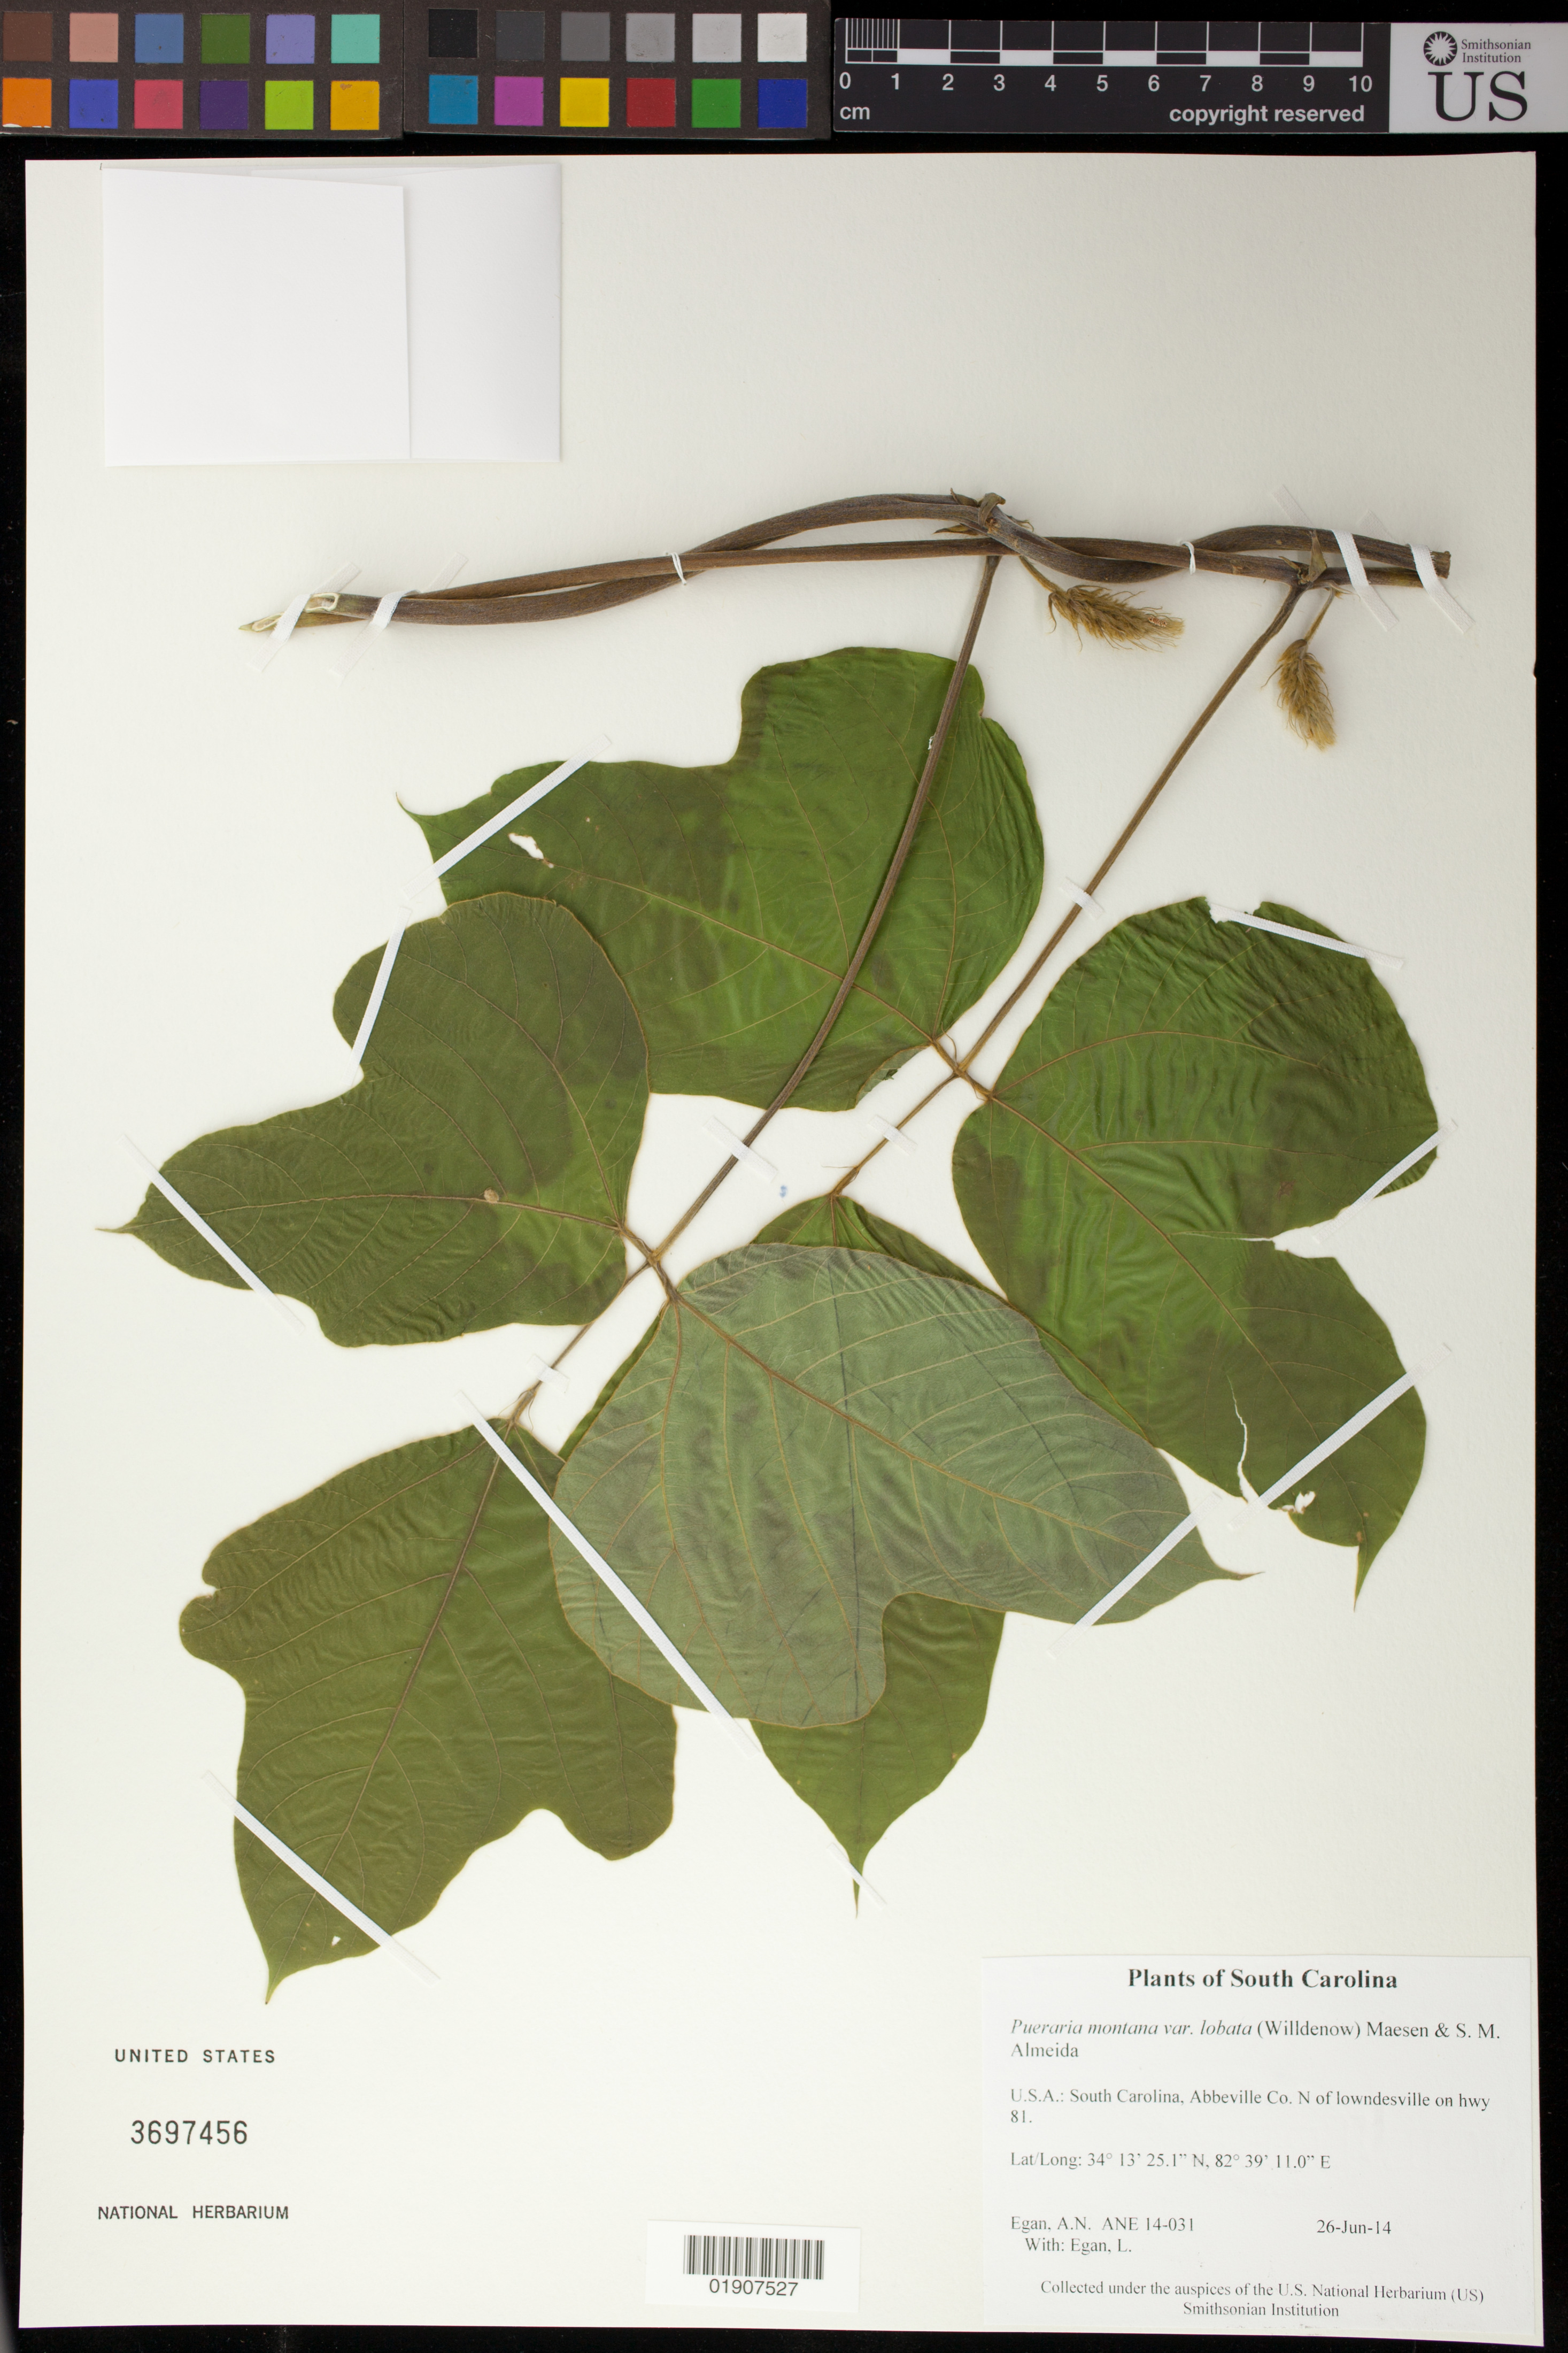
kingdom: Plantae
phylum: Tracheophyta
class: Magnoliopsida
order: Fabales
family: Fabaceae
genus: Pueraria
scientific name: Pueraria montana var. lobata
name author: (Willd.) Maesen & S.M. Almeida ex Sanjappa & Pradeep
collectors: A. N. Egan & L. Egan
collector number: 14-031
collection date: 2014-06-26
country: United States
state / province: South Carolina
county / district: Abbeville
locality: N of lowndesville on hwy 81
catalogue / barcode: US 3697456